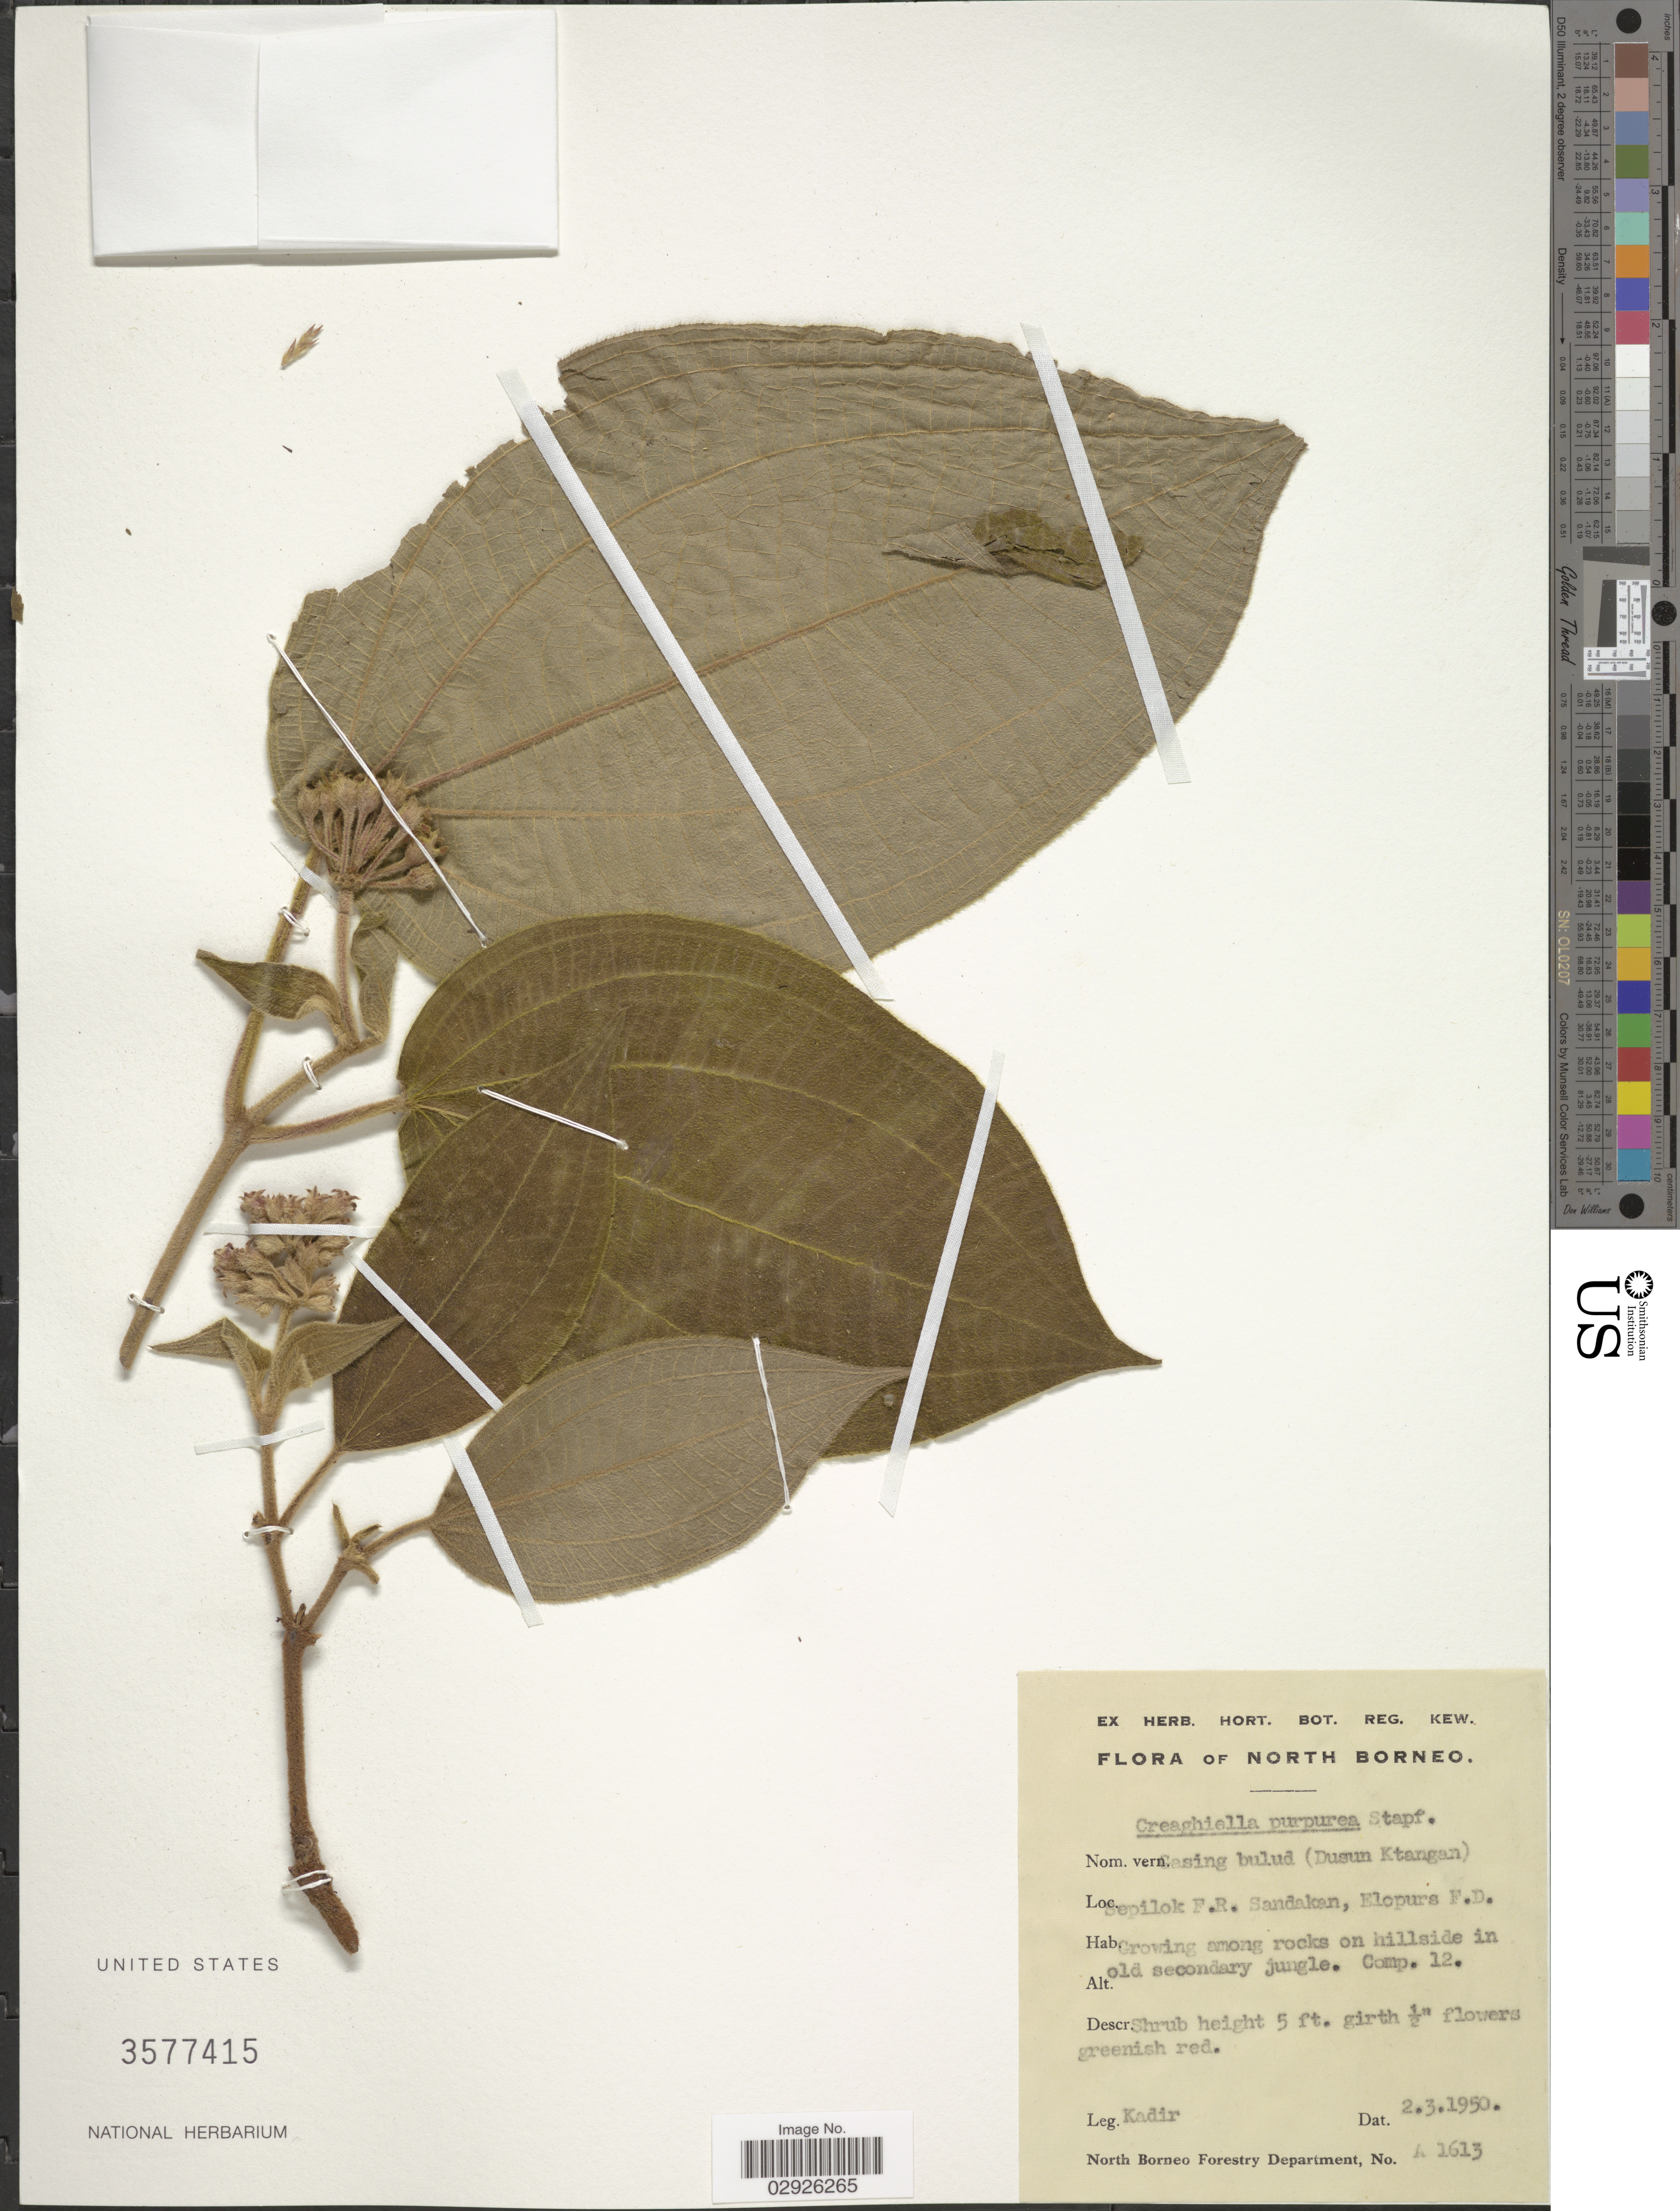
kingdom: Plantae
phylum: Tracheophyta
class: Magnoliopsida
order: Myrtales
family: Melastomataceae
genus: Anerincleistus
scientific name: Anerincleistus purpureus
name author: (Stapf) J.F. Maxwell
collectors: -. Kadir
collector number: A1613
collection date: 1950-03-02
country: Malaysia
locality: North Borneo, Sepilok F.R. Sandakan, Elopurs, F.D.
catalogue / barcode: US 3577415